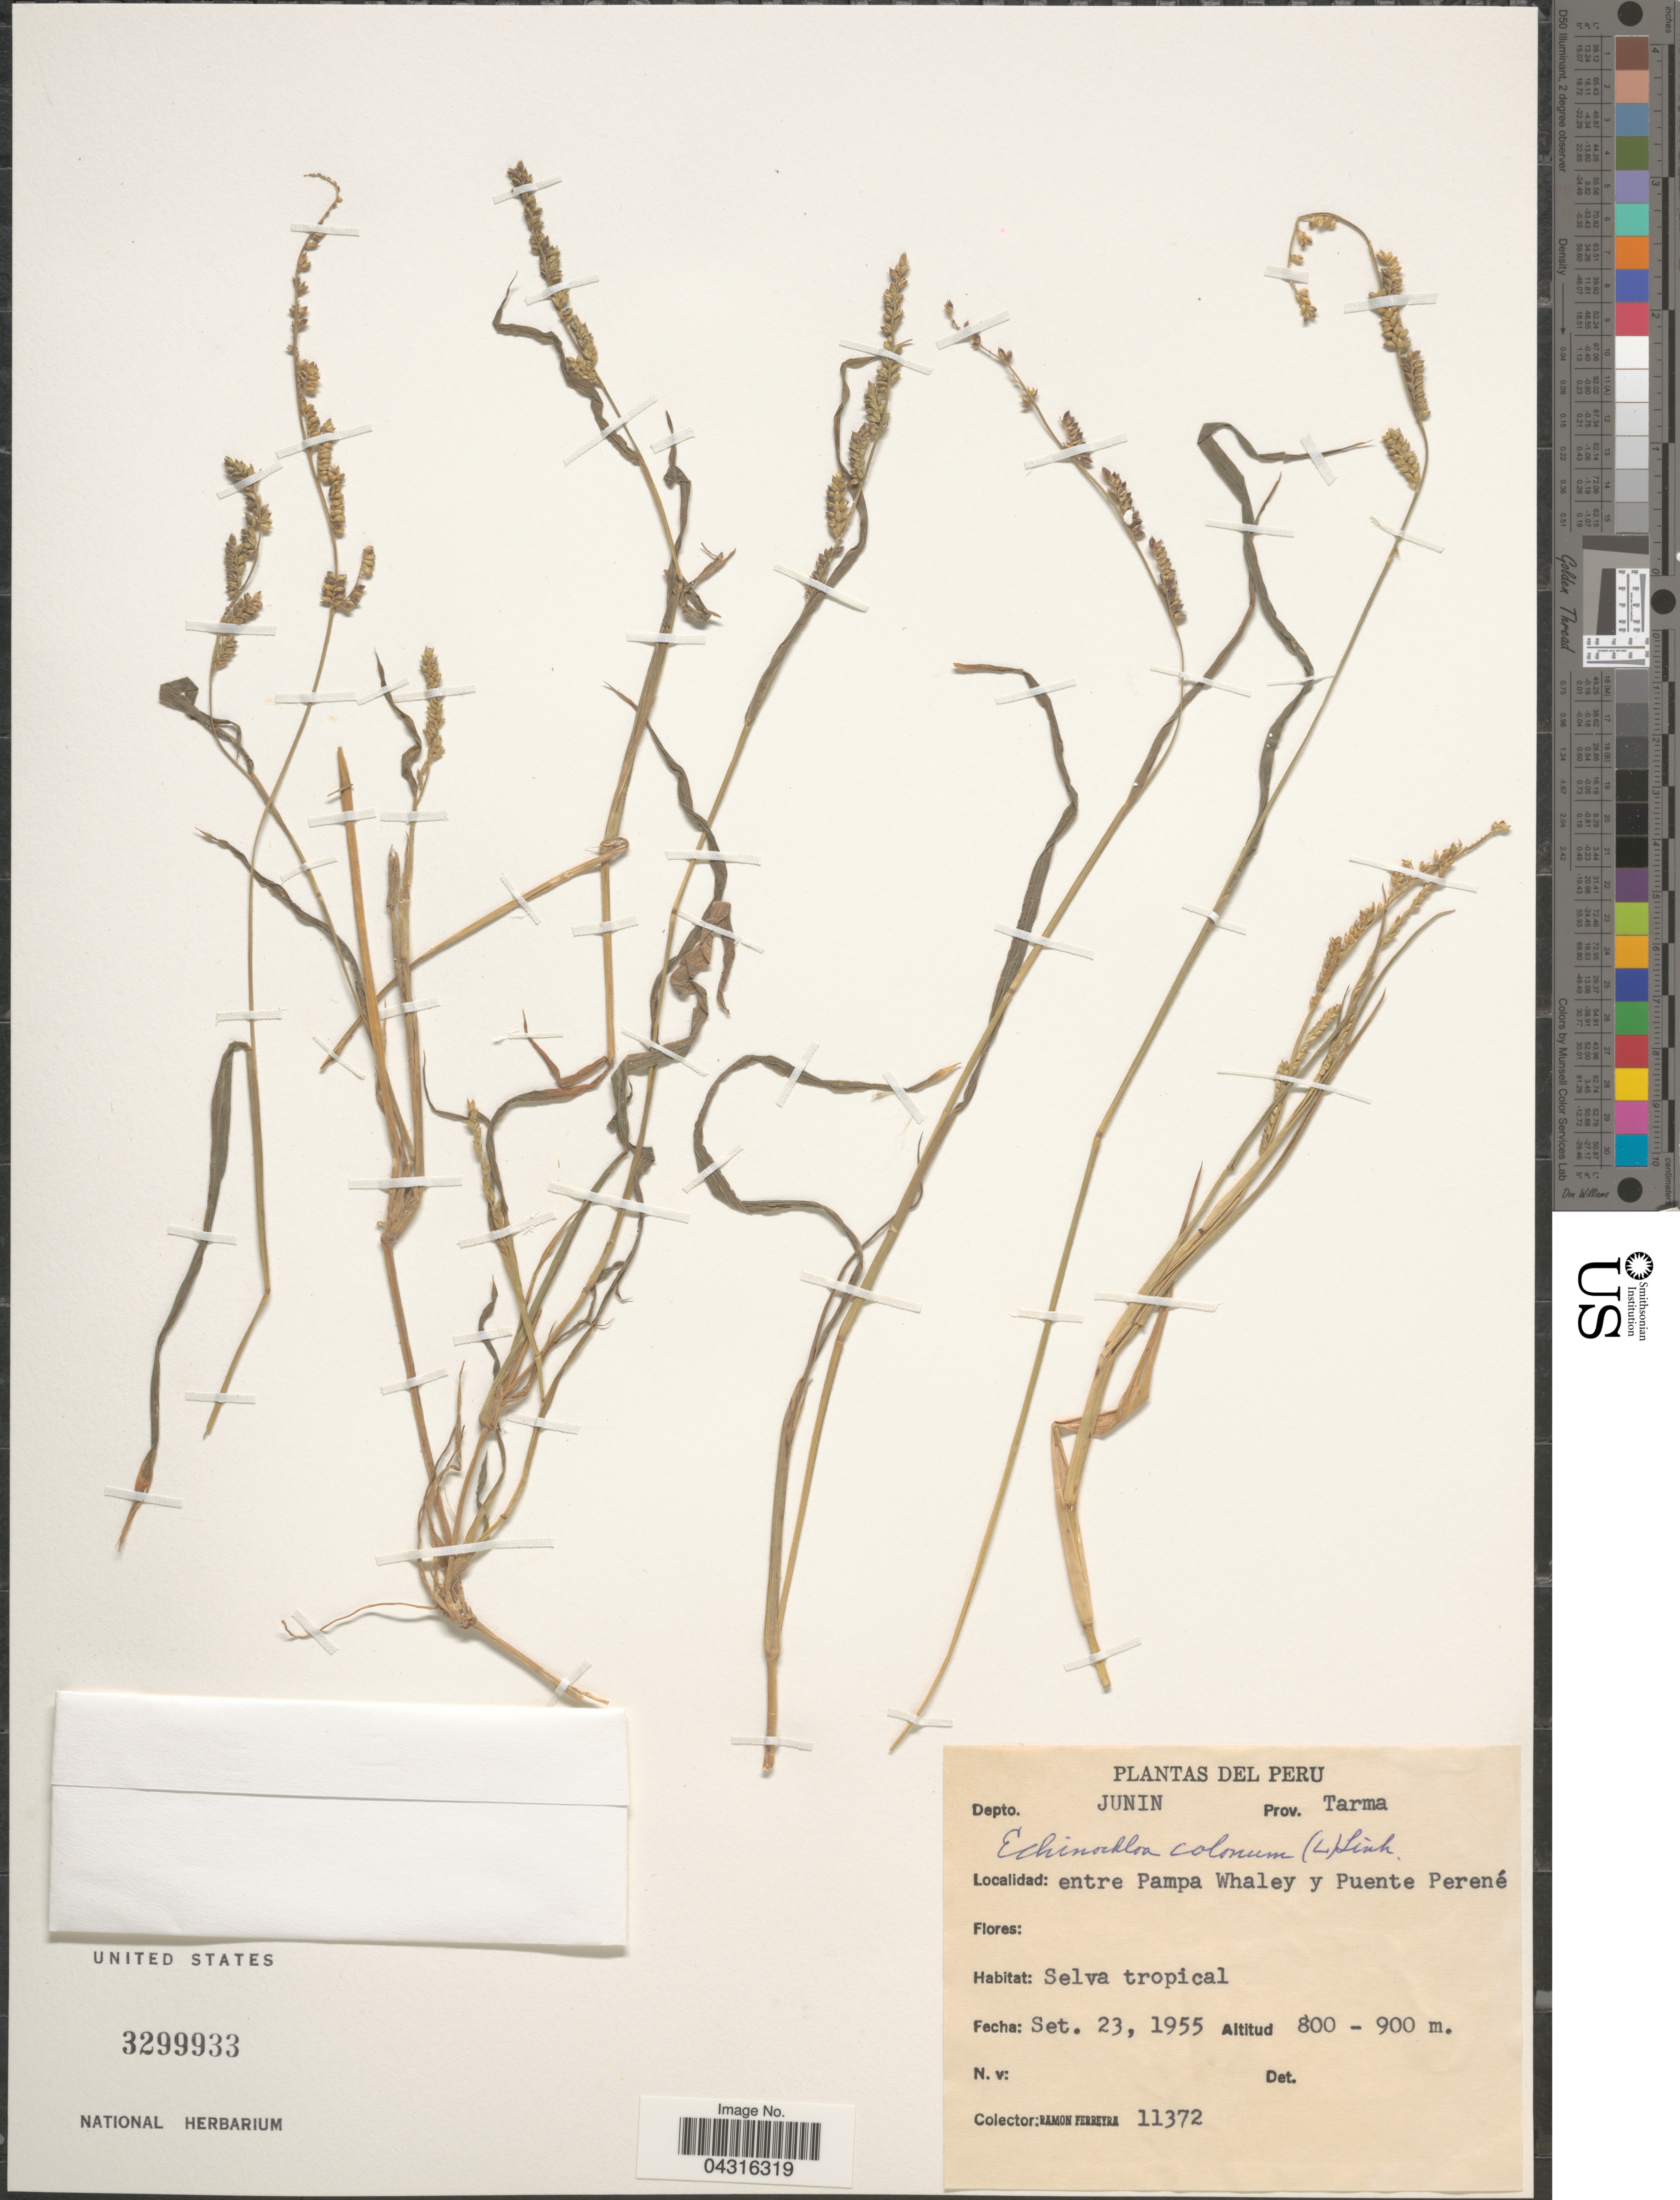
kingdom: Plantae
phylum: Tracheophyta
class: Liliopsida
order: Poales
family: Poaceae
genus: Echinochloa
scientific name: Echinochloa colona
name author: (L.) Link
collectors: R. A. Ferreyra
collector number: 11372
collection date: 1955-09-23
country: Peru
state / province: Junín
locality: Depto. Junin. Prov. Tarma. Entre Pampa Whaley y Puente Perené.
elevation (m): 800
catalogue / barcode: US 3299933